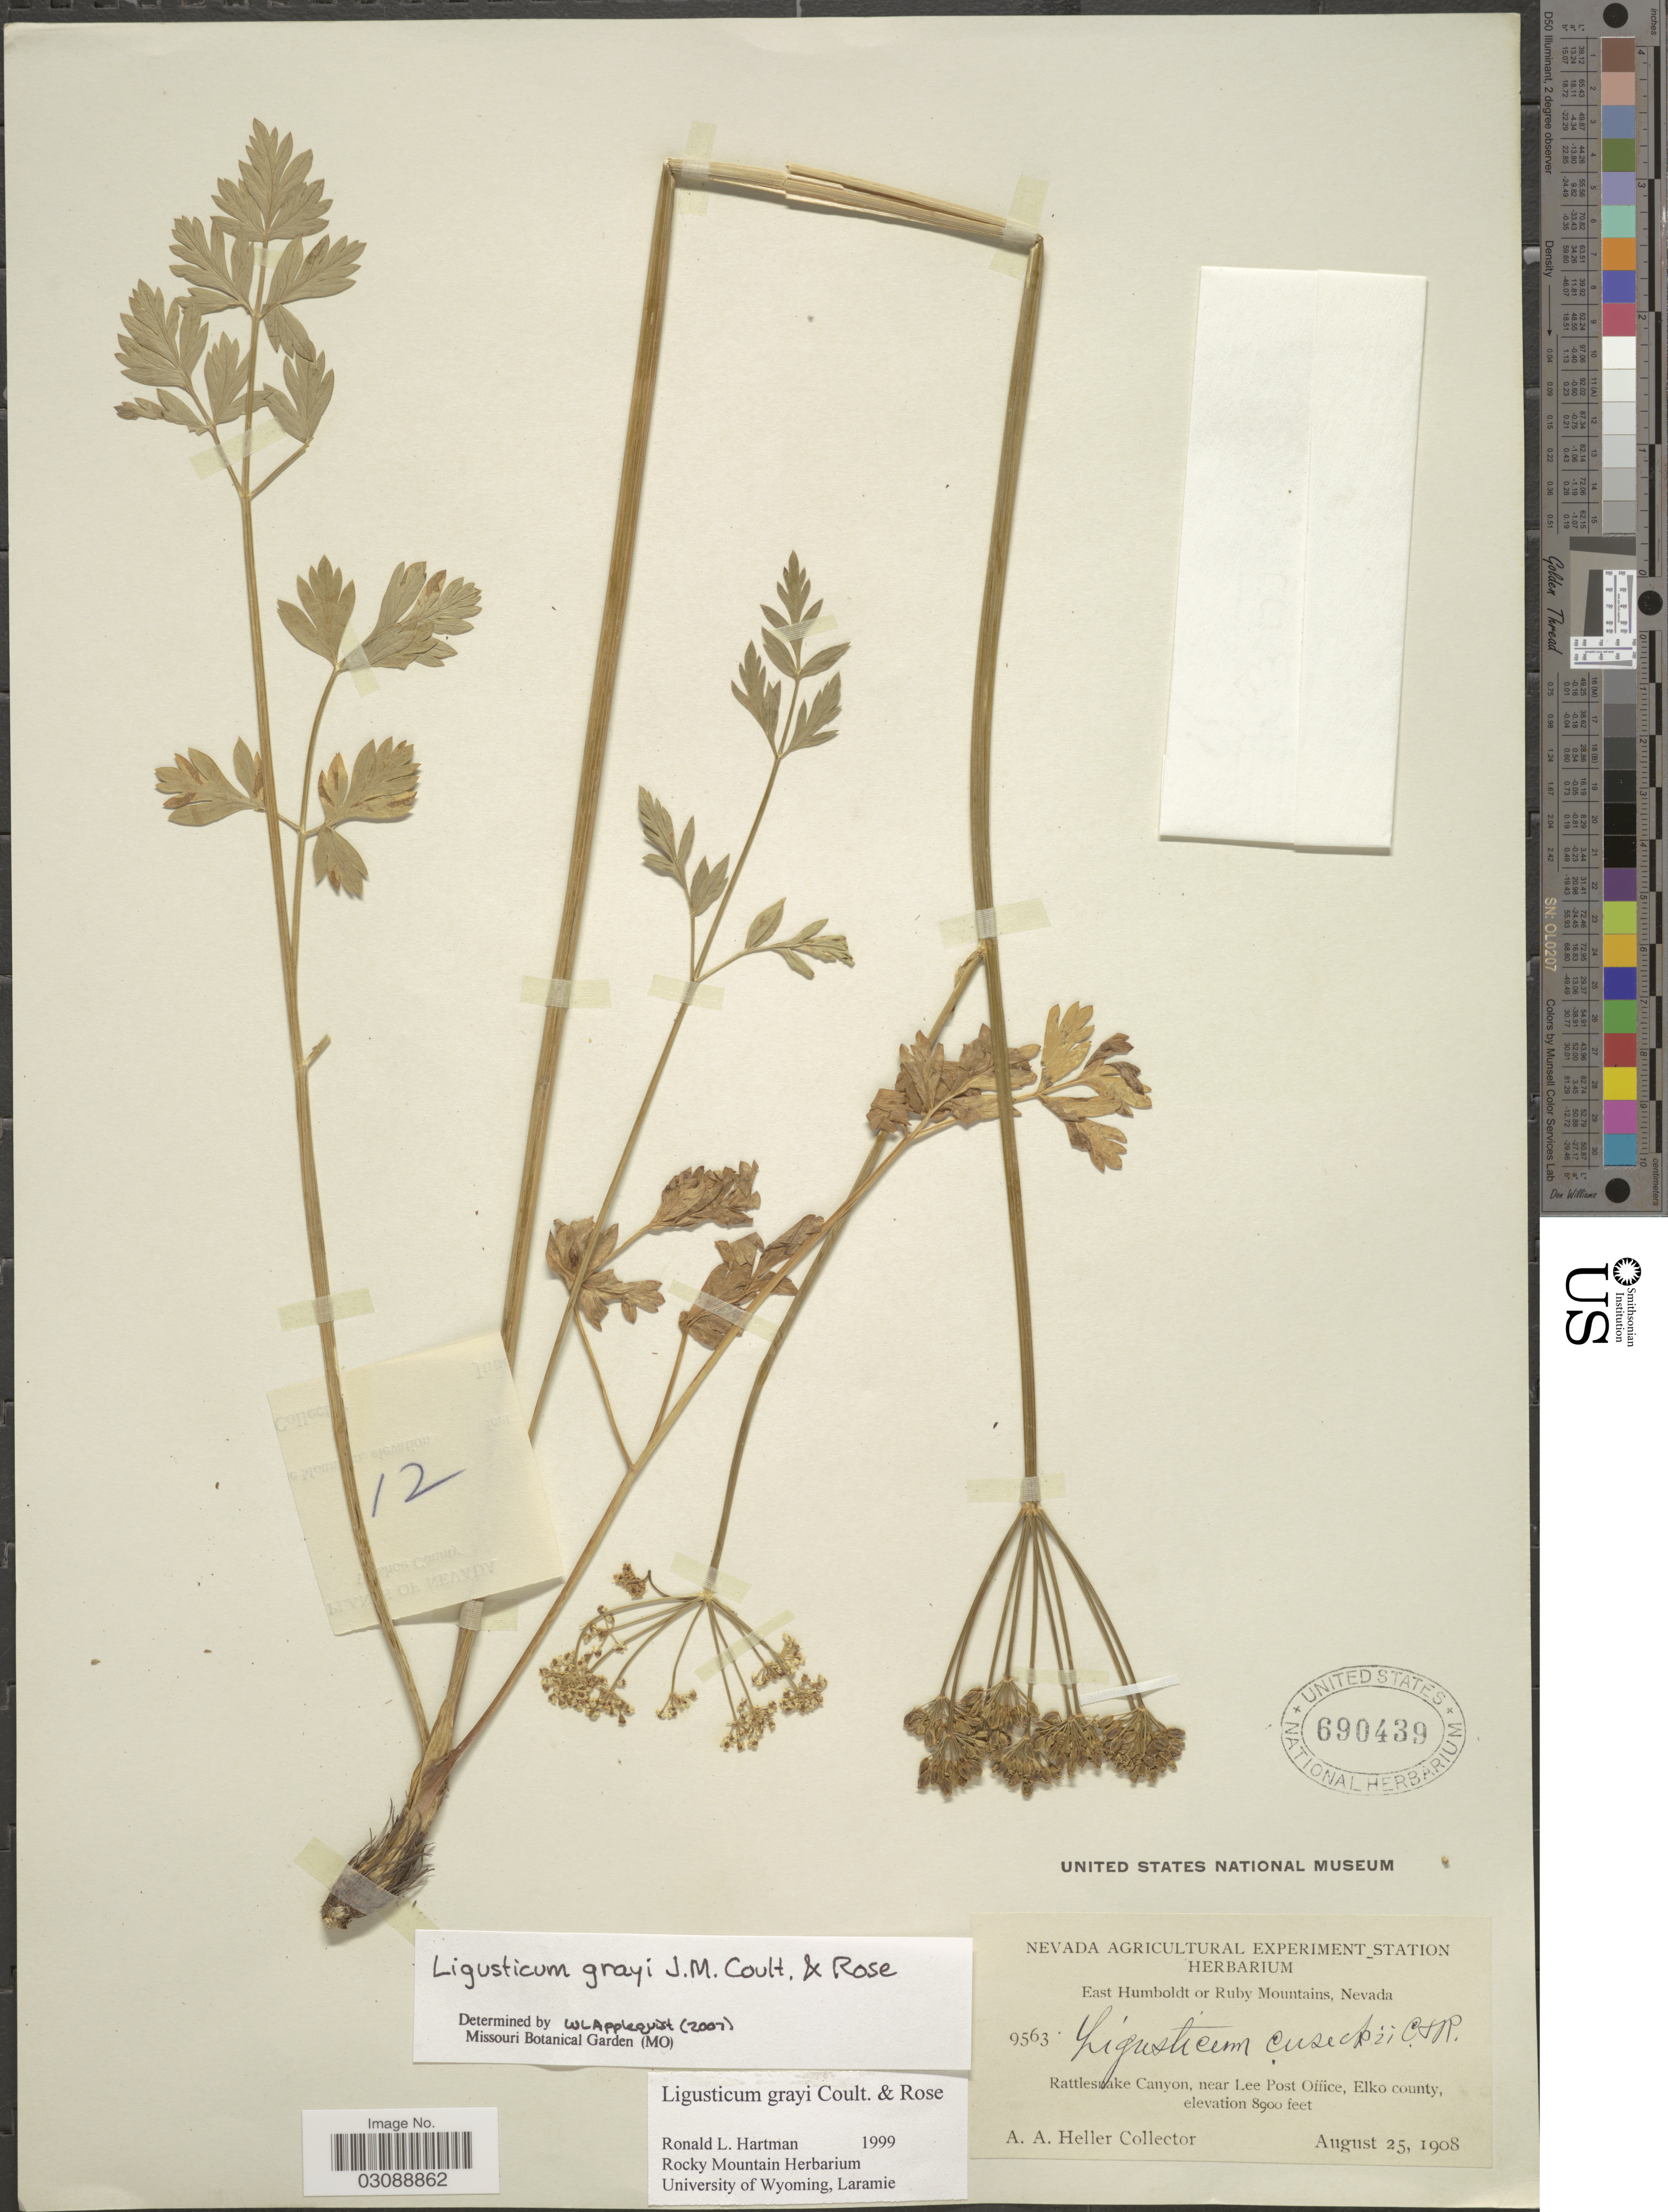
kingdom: Plantae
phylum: Tracheophyta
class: Magnoliopsida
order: Apiales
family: Apiaceae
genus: Ligusticum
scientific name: Ligusticum grayi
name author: J.M. Coult. & Rose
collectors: A. A. Heller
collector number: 9563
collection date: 1908-08-25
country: United States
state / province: Nevada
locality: East Humboldt or Ruby Mountains. Rattlesnake Canyon, near Lee Post Office, Elko county.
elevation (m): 2713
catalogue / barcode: US 690439